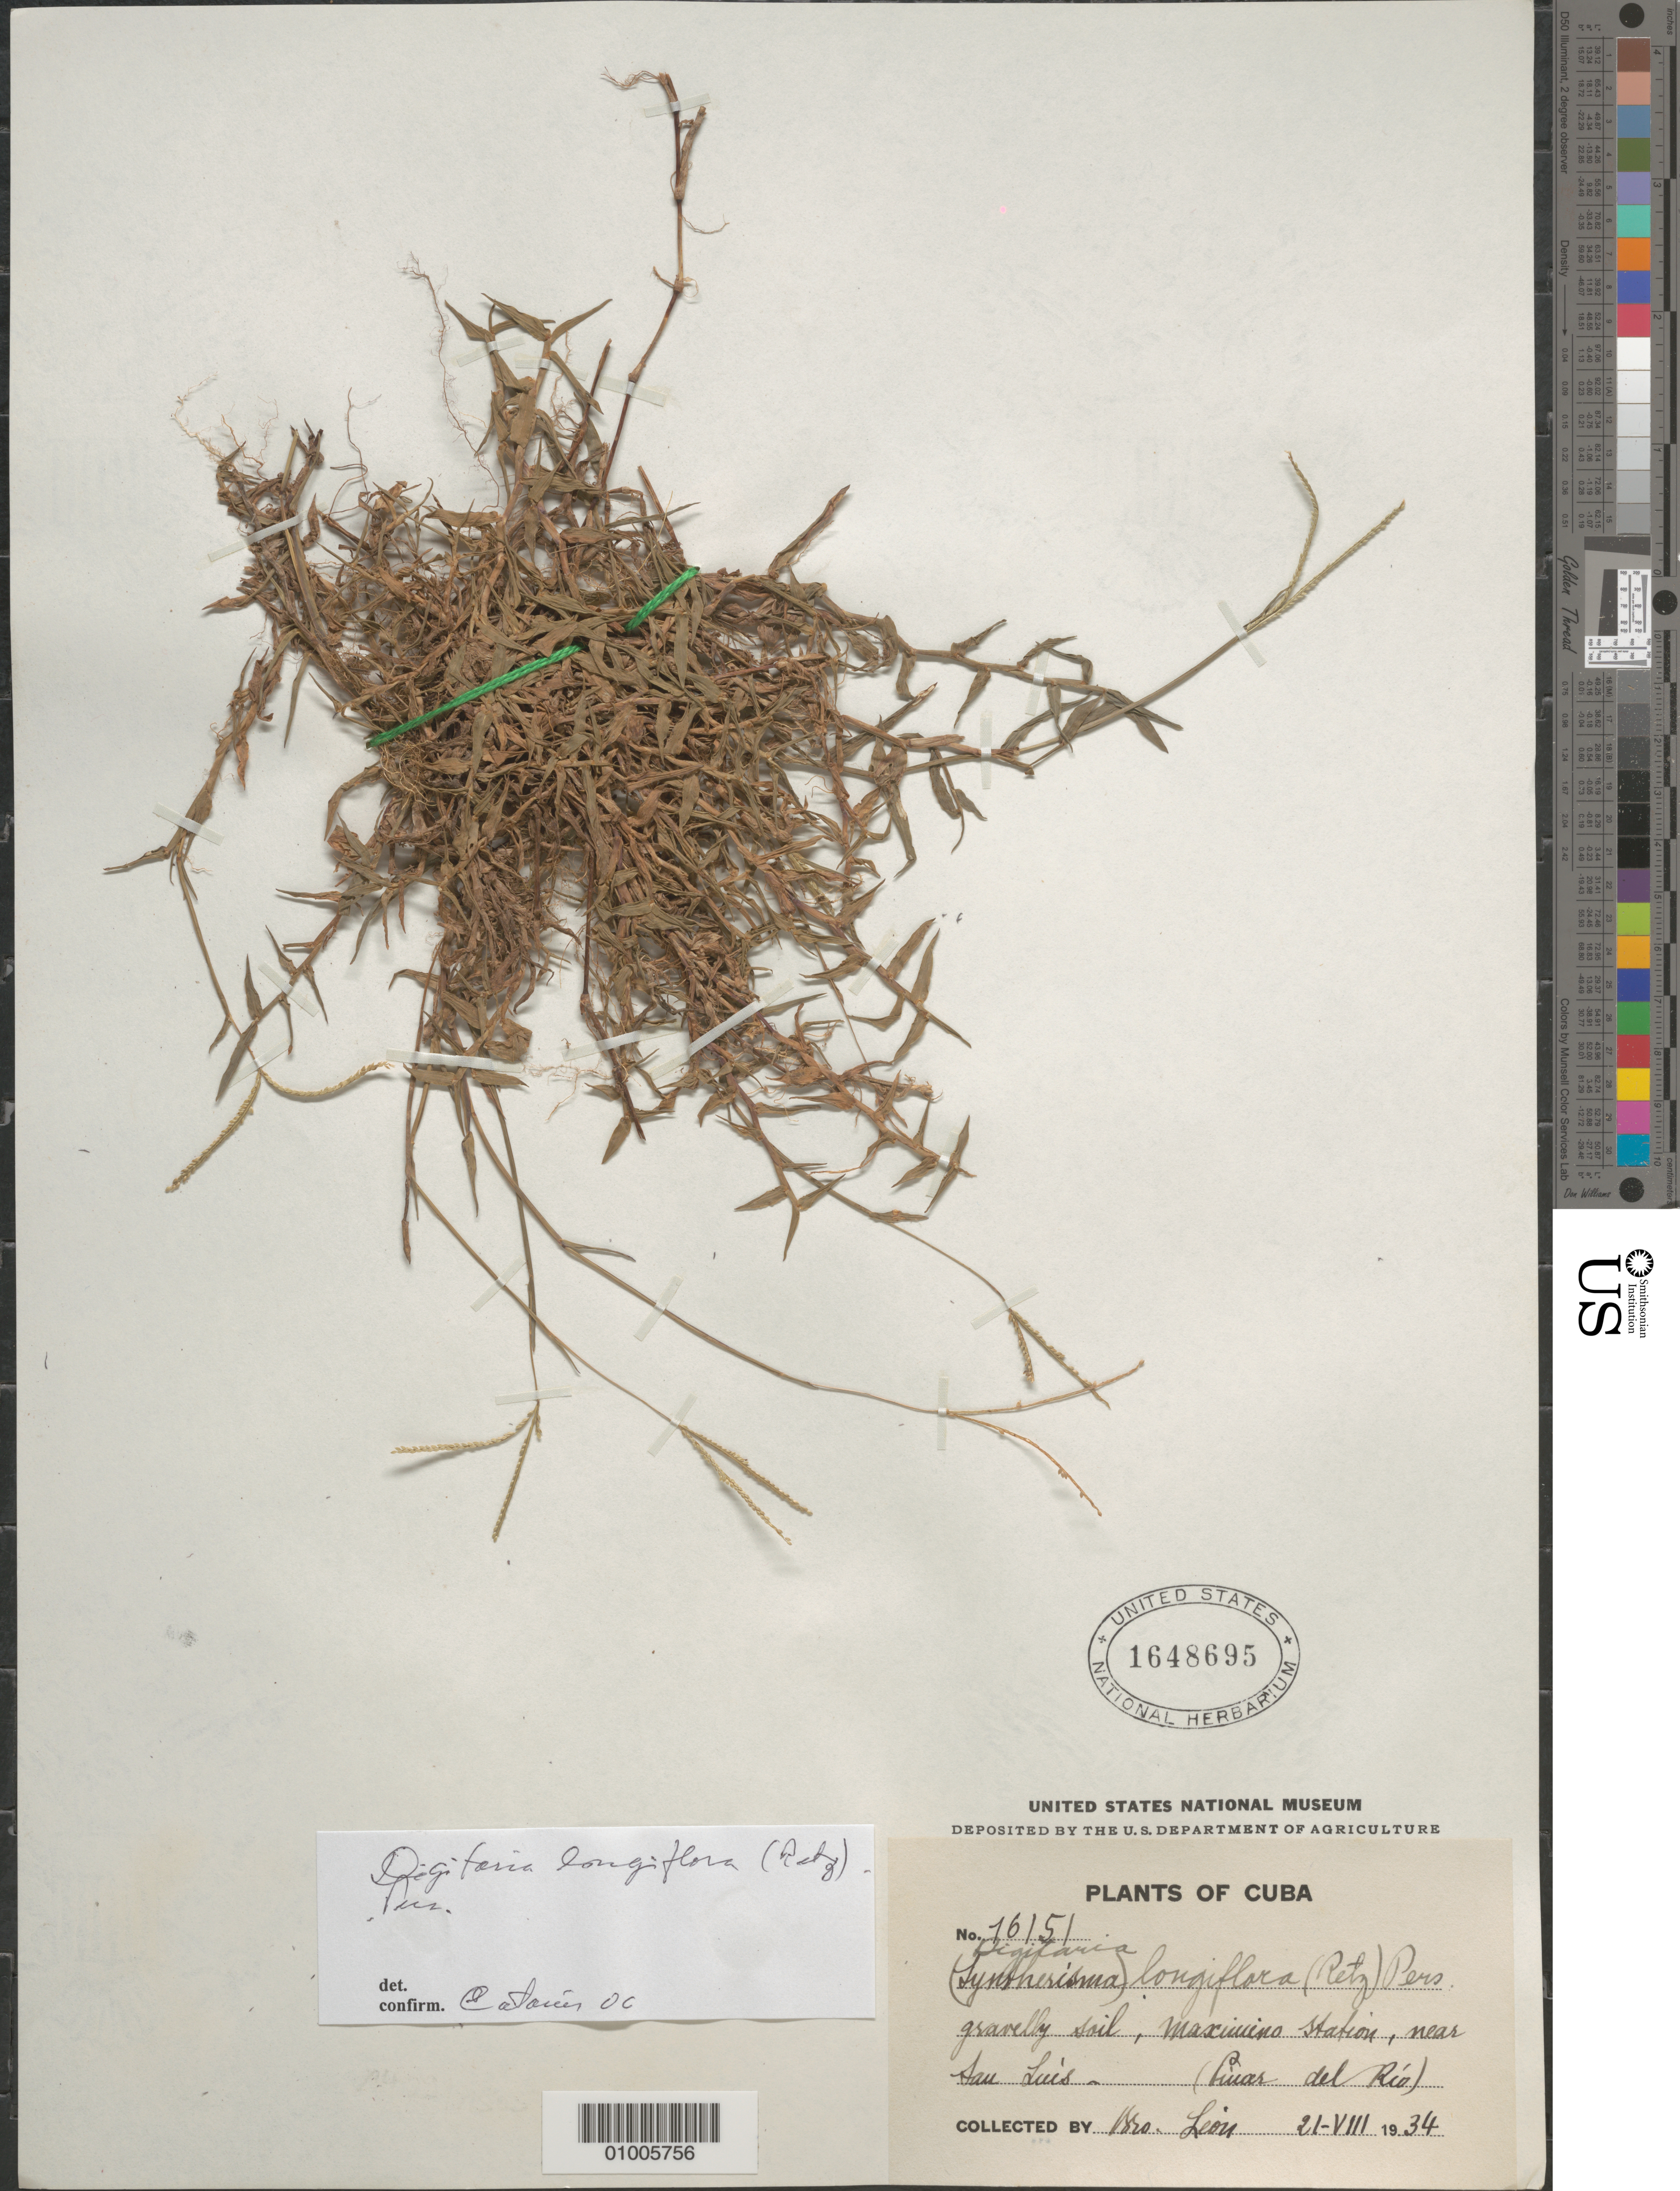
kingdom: Plantae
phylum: Tracheophyta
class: Liliopsida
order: Poales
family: Poaceae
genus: Digitaria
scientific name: Digitaria longiflora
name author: (Retz.) Pers.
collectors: Bro. León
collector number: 16151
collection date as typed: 21 Aug 1934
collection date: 1934-08-21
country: Cuba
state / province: Pinar del Rio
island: Cuba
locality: Near san Luis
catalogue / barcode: US 1648695